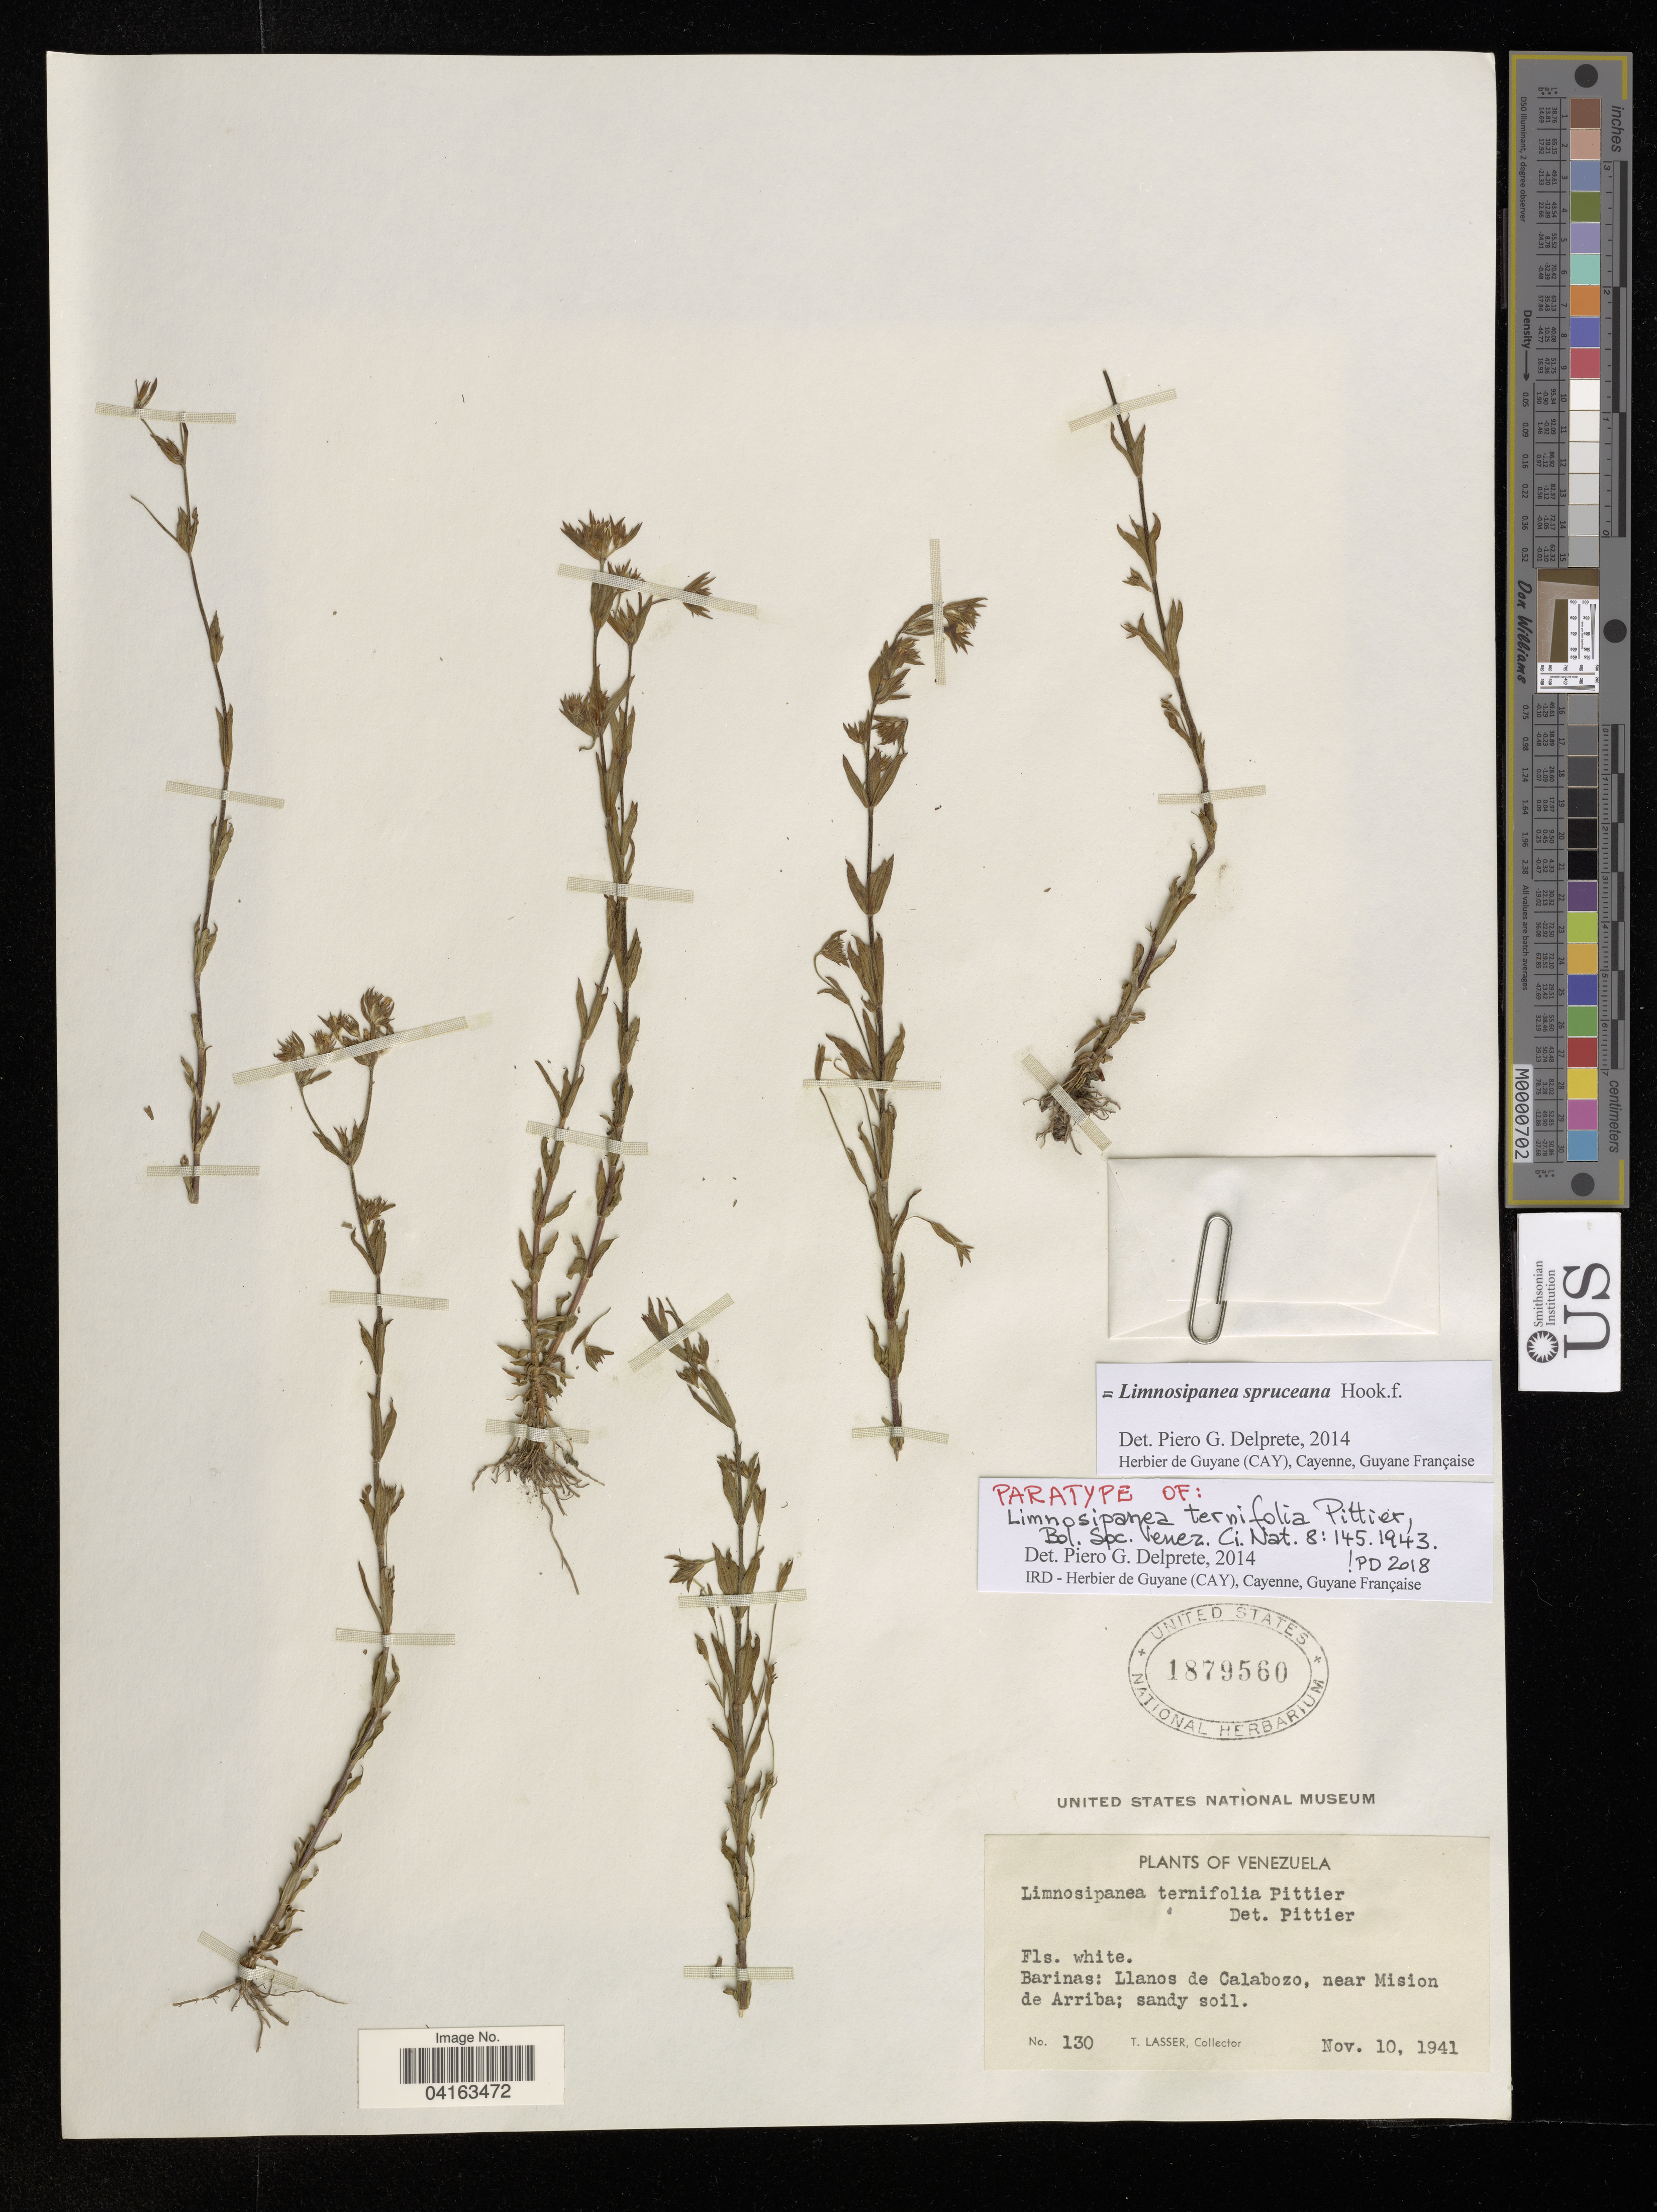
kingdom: Plantae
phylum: Tracheophyta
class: Magnoliopsida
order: Gentianales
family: Rubiaceae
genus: Limnosipanea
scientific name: Limnosipanea spruceana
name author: Hook. f.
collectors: T. Lasser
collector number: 130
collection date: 1941-11-10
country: Venezuela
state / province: Barinas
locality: Llanos de Calabozo, near Mision de Arriba.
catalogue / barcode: US 1879560